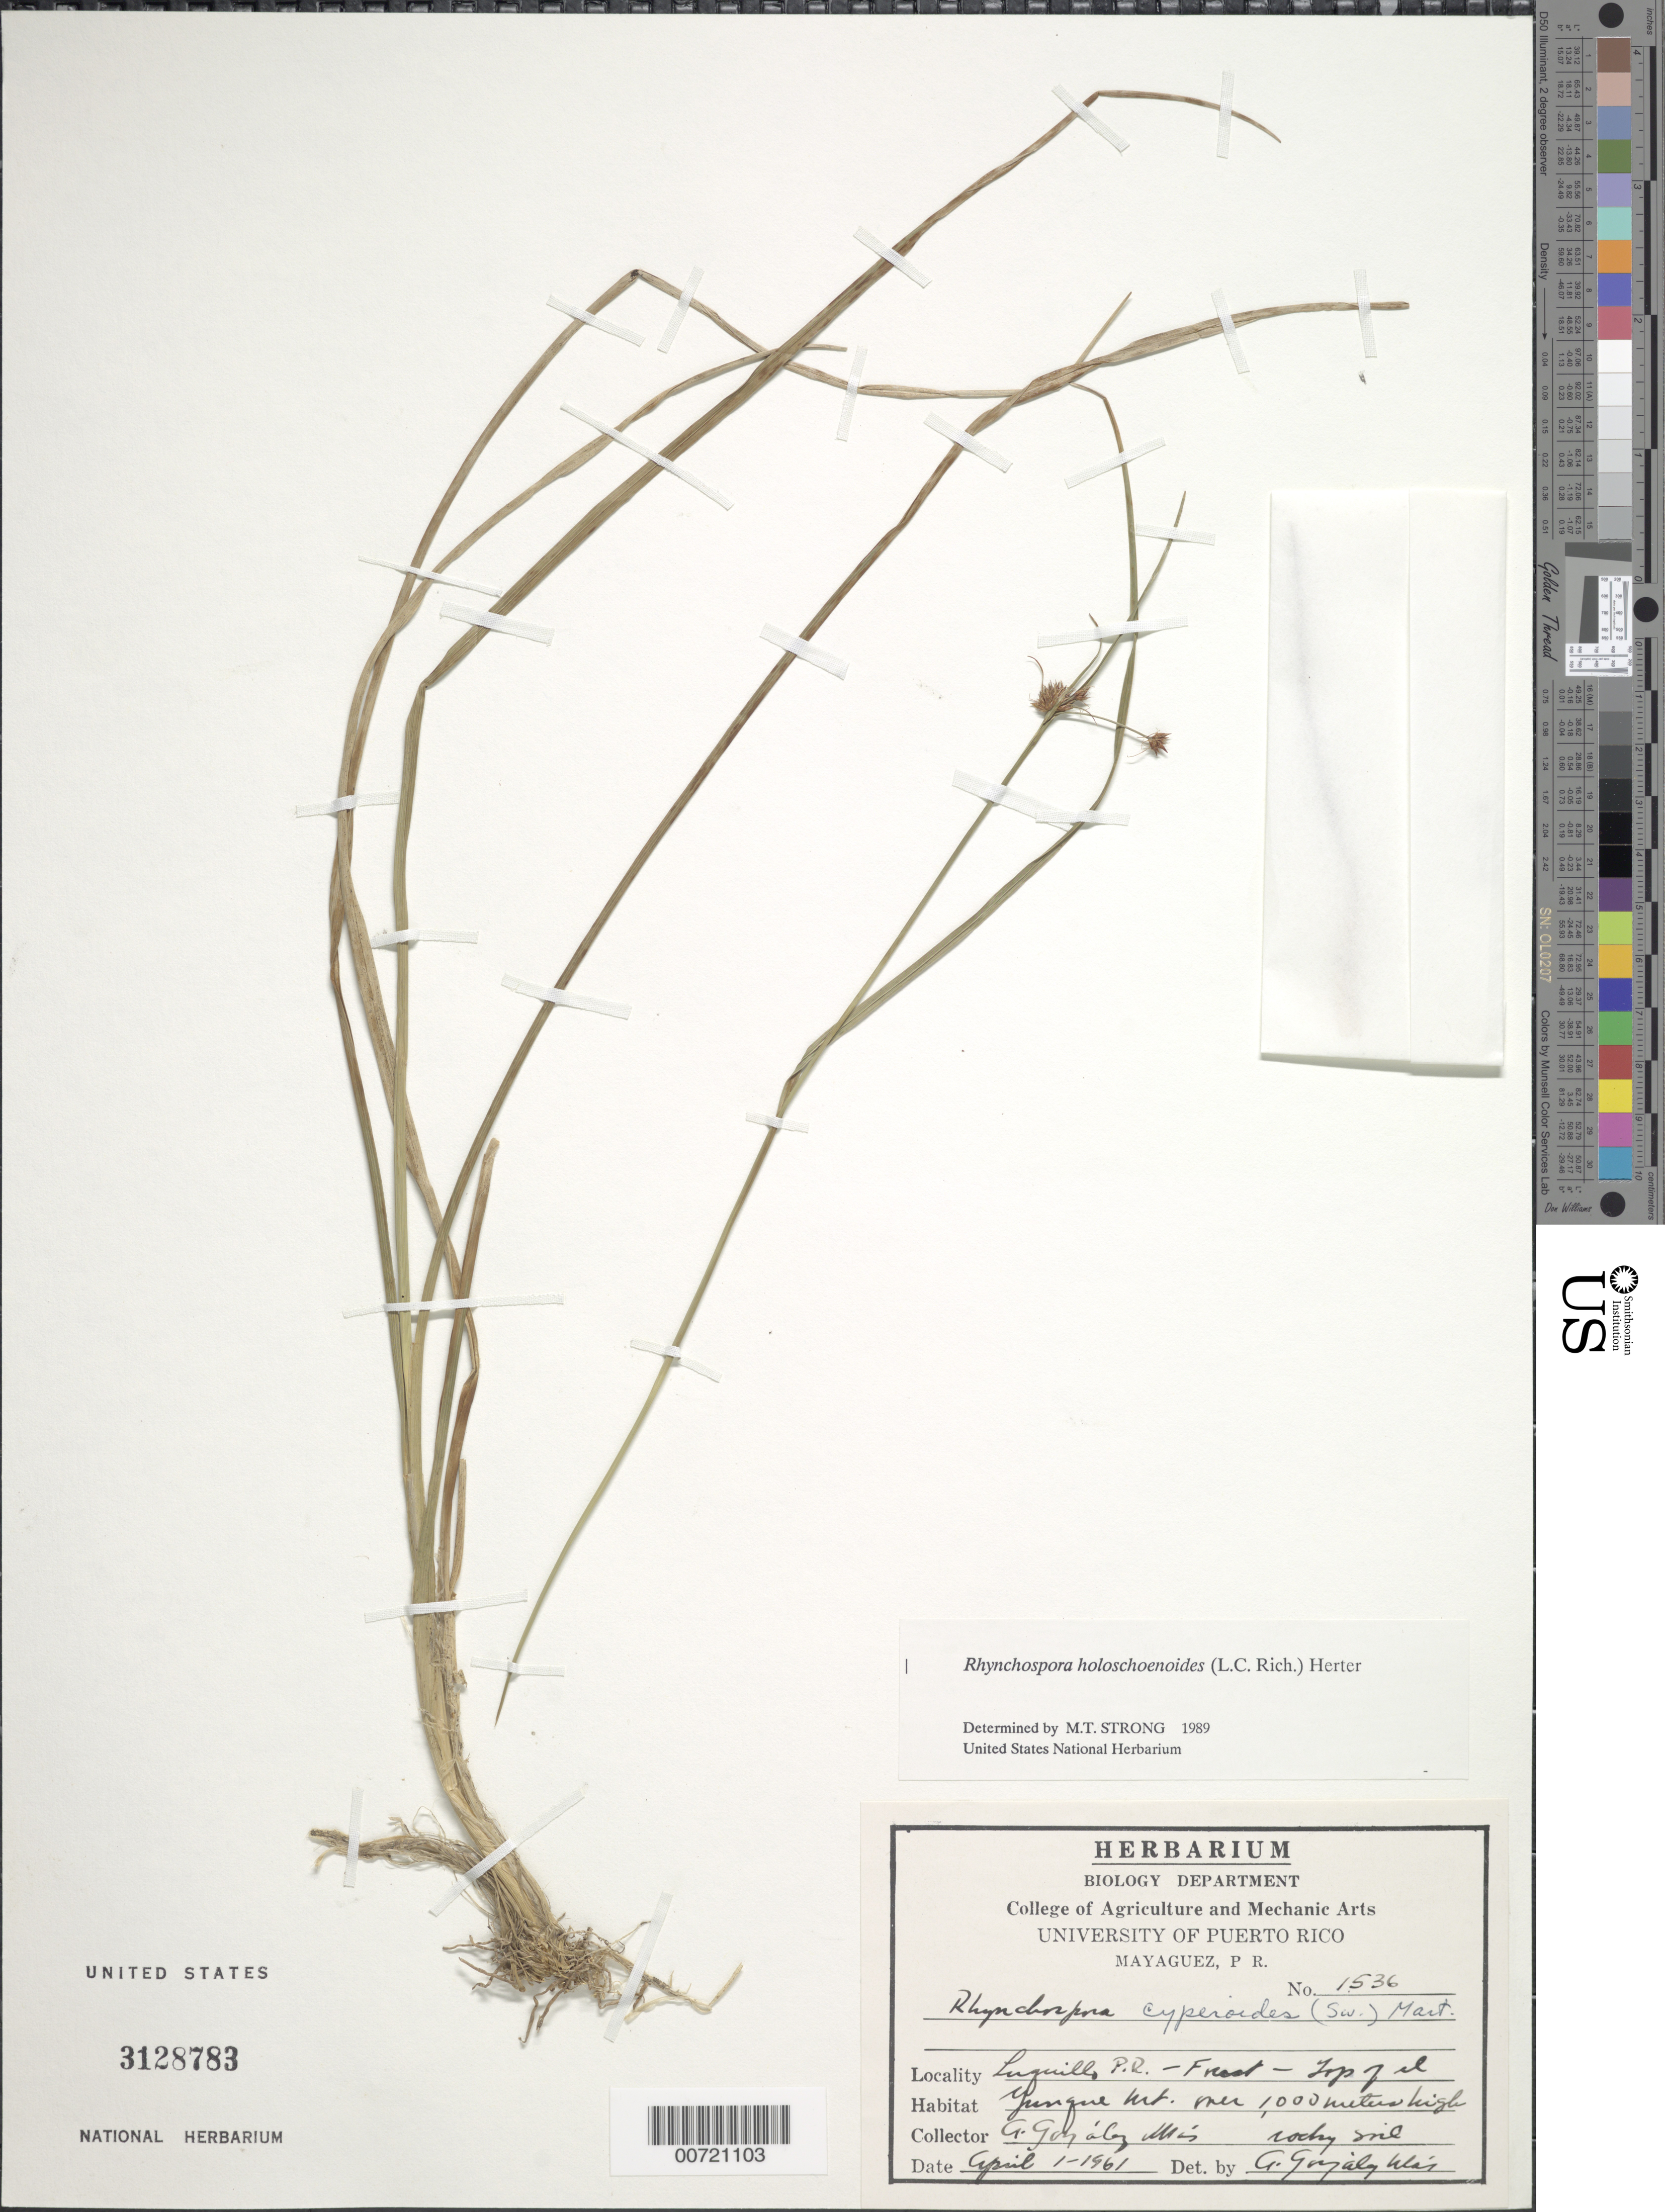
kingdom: Plantae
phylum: Tracheophyta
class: Liliopsida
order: Poales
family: Cyperaceae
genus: Rhynchospora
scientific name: Rhynchospora holoschoenoides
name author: (Rich.) Herter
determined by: Strong, M. T., (US), Smithsonian Institution - National Museum of Natural History (UNITED STATES)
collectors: A. González Más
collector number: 1536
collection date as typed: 01 Apr 1961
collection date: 1961-04-01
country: Puerto Rico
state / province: Luquillo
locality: Luquillo, top of El Yunque Mt.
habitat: Rocky soil.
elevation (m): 1000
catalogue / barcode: US 3128783